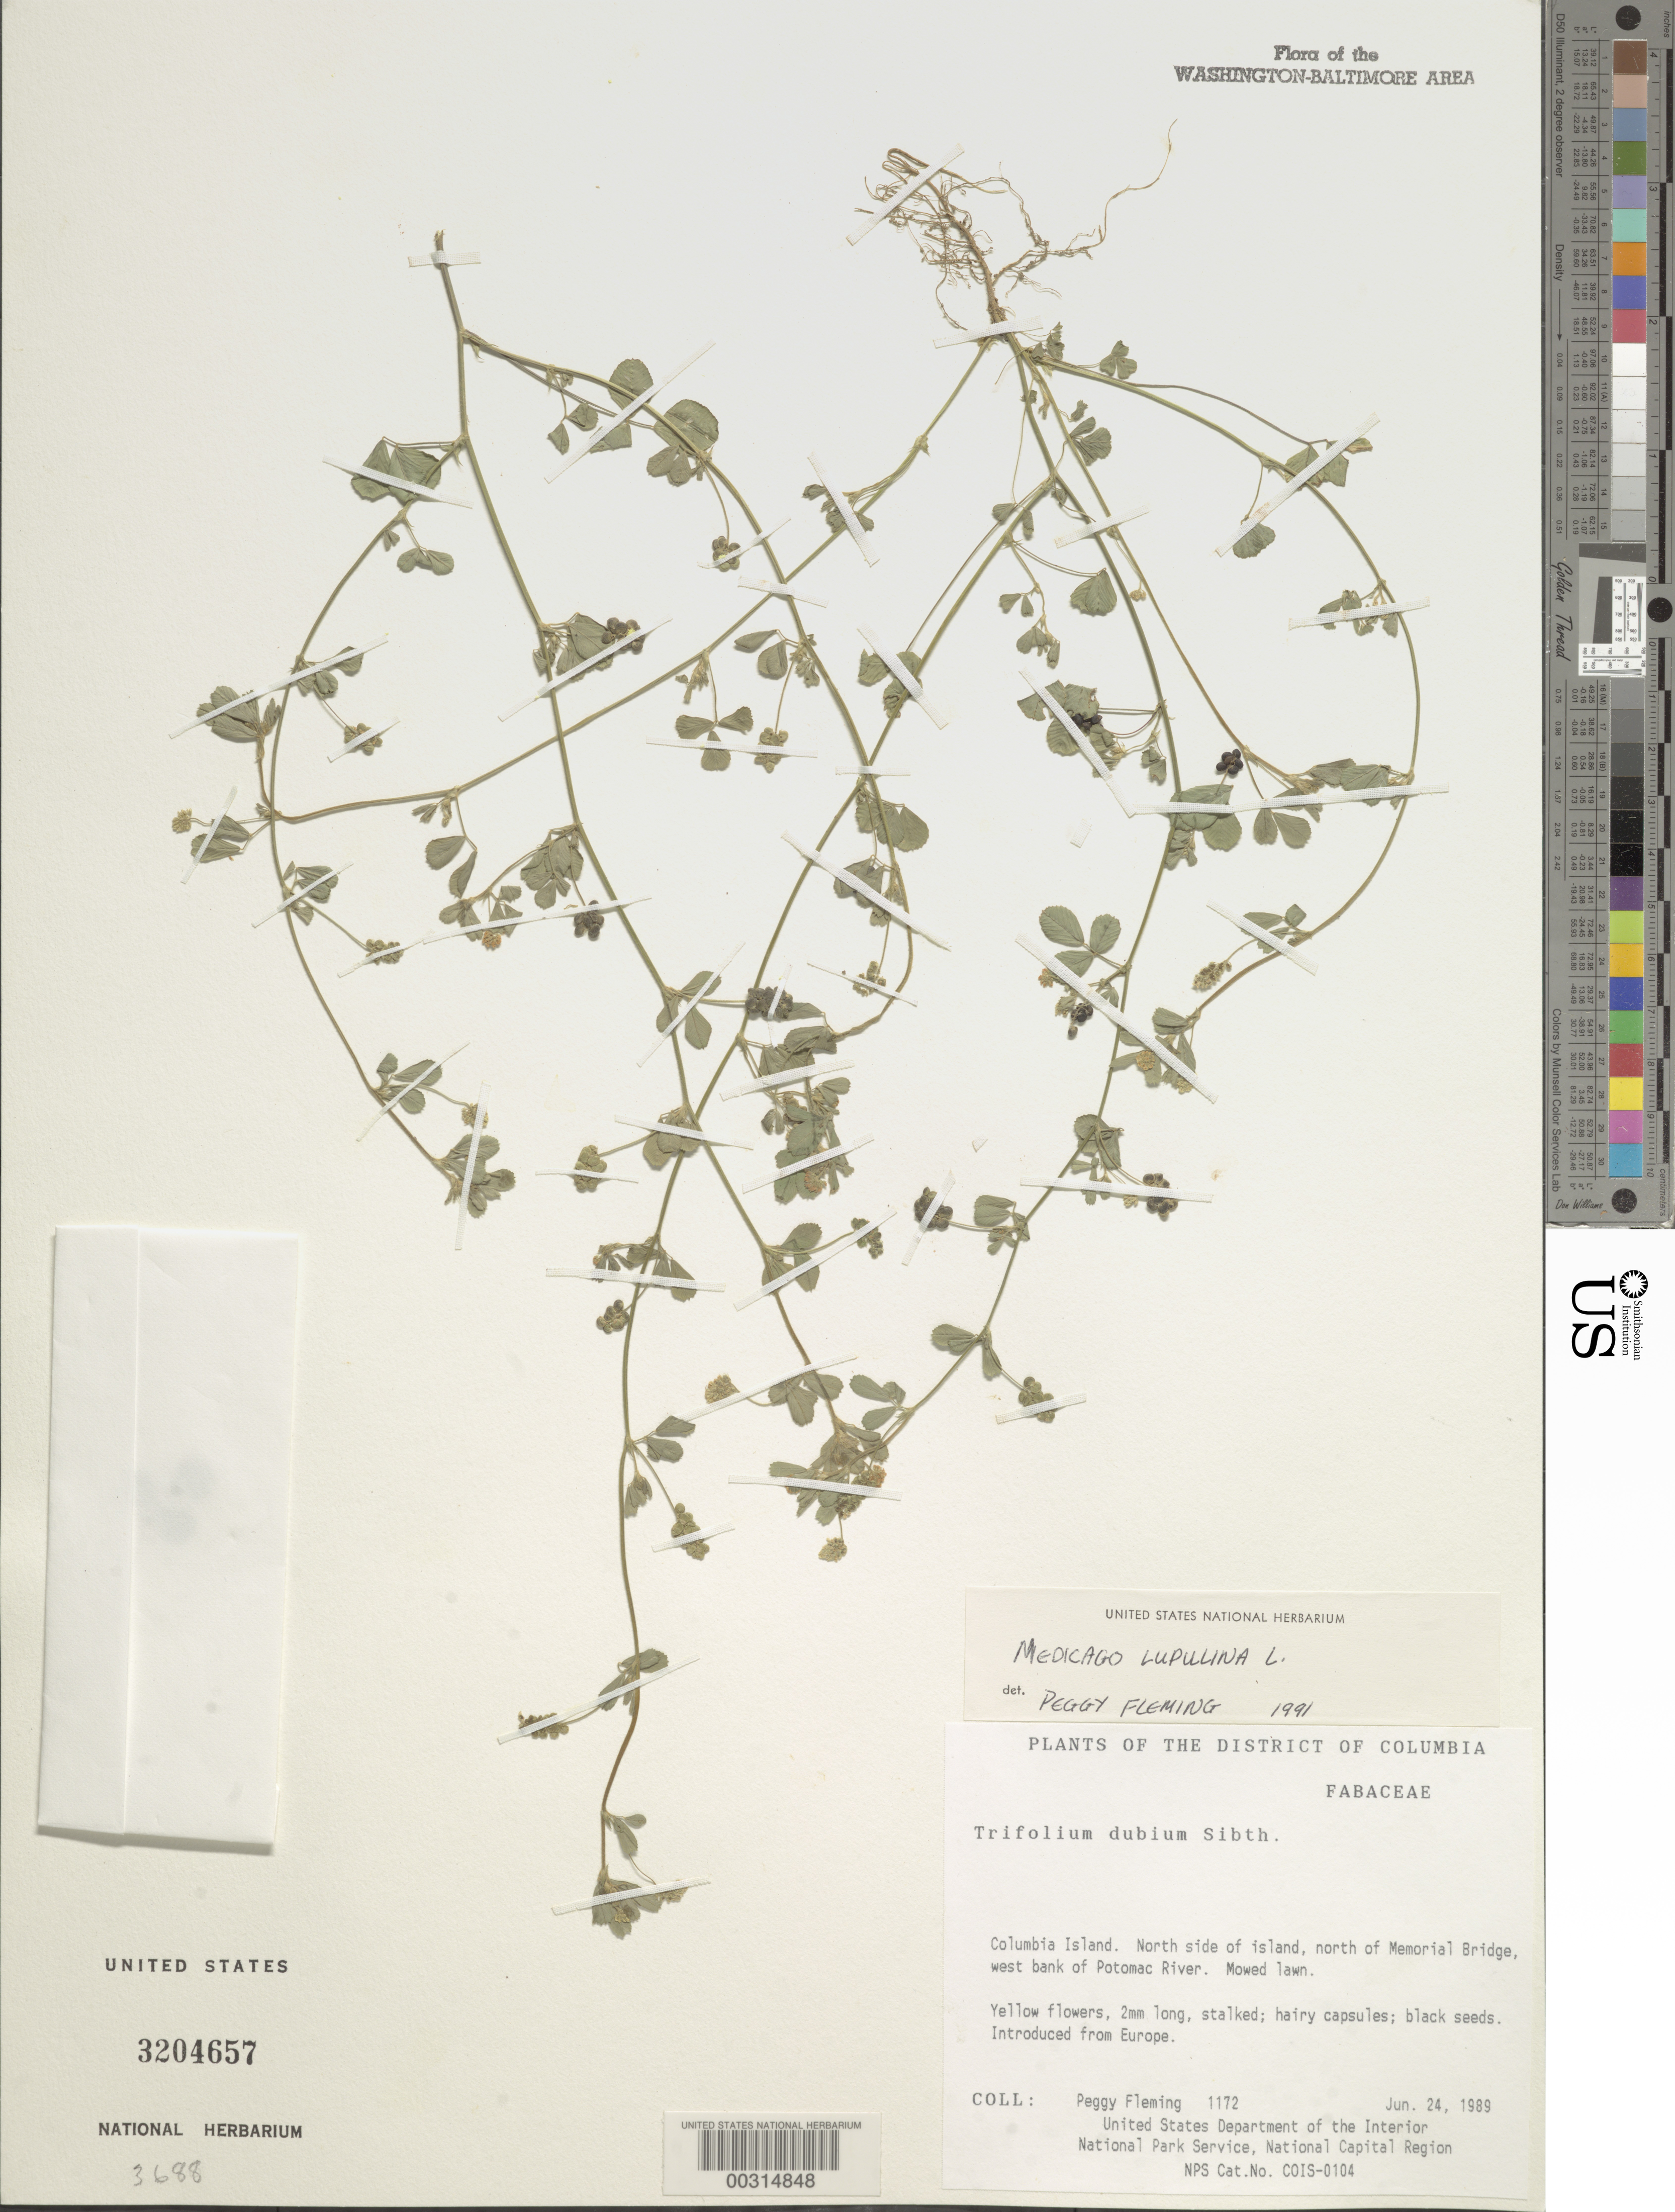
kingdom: Plantae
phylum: Tracheophyta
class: Magnoliopsida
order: Fabales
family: Fabaceae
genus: Medicago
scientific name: Medicago lupulina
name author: L.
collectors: P. Fleming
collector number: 1172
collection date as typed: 24 Jun 1989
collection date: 1989-06-24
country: United States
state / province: District of Columbia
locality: Columbia Island, N side of Island, N of Memorial Bridge, W of bank of Potomac River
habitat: Mowed lawn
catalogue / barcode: US 3204657